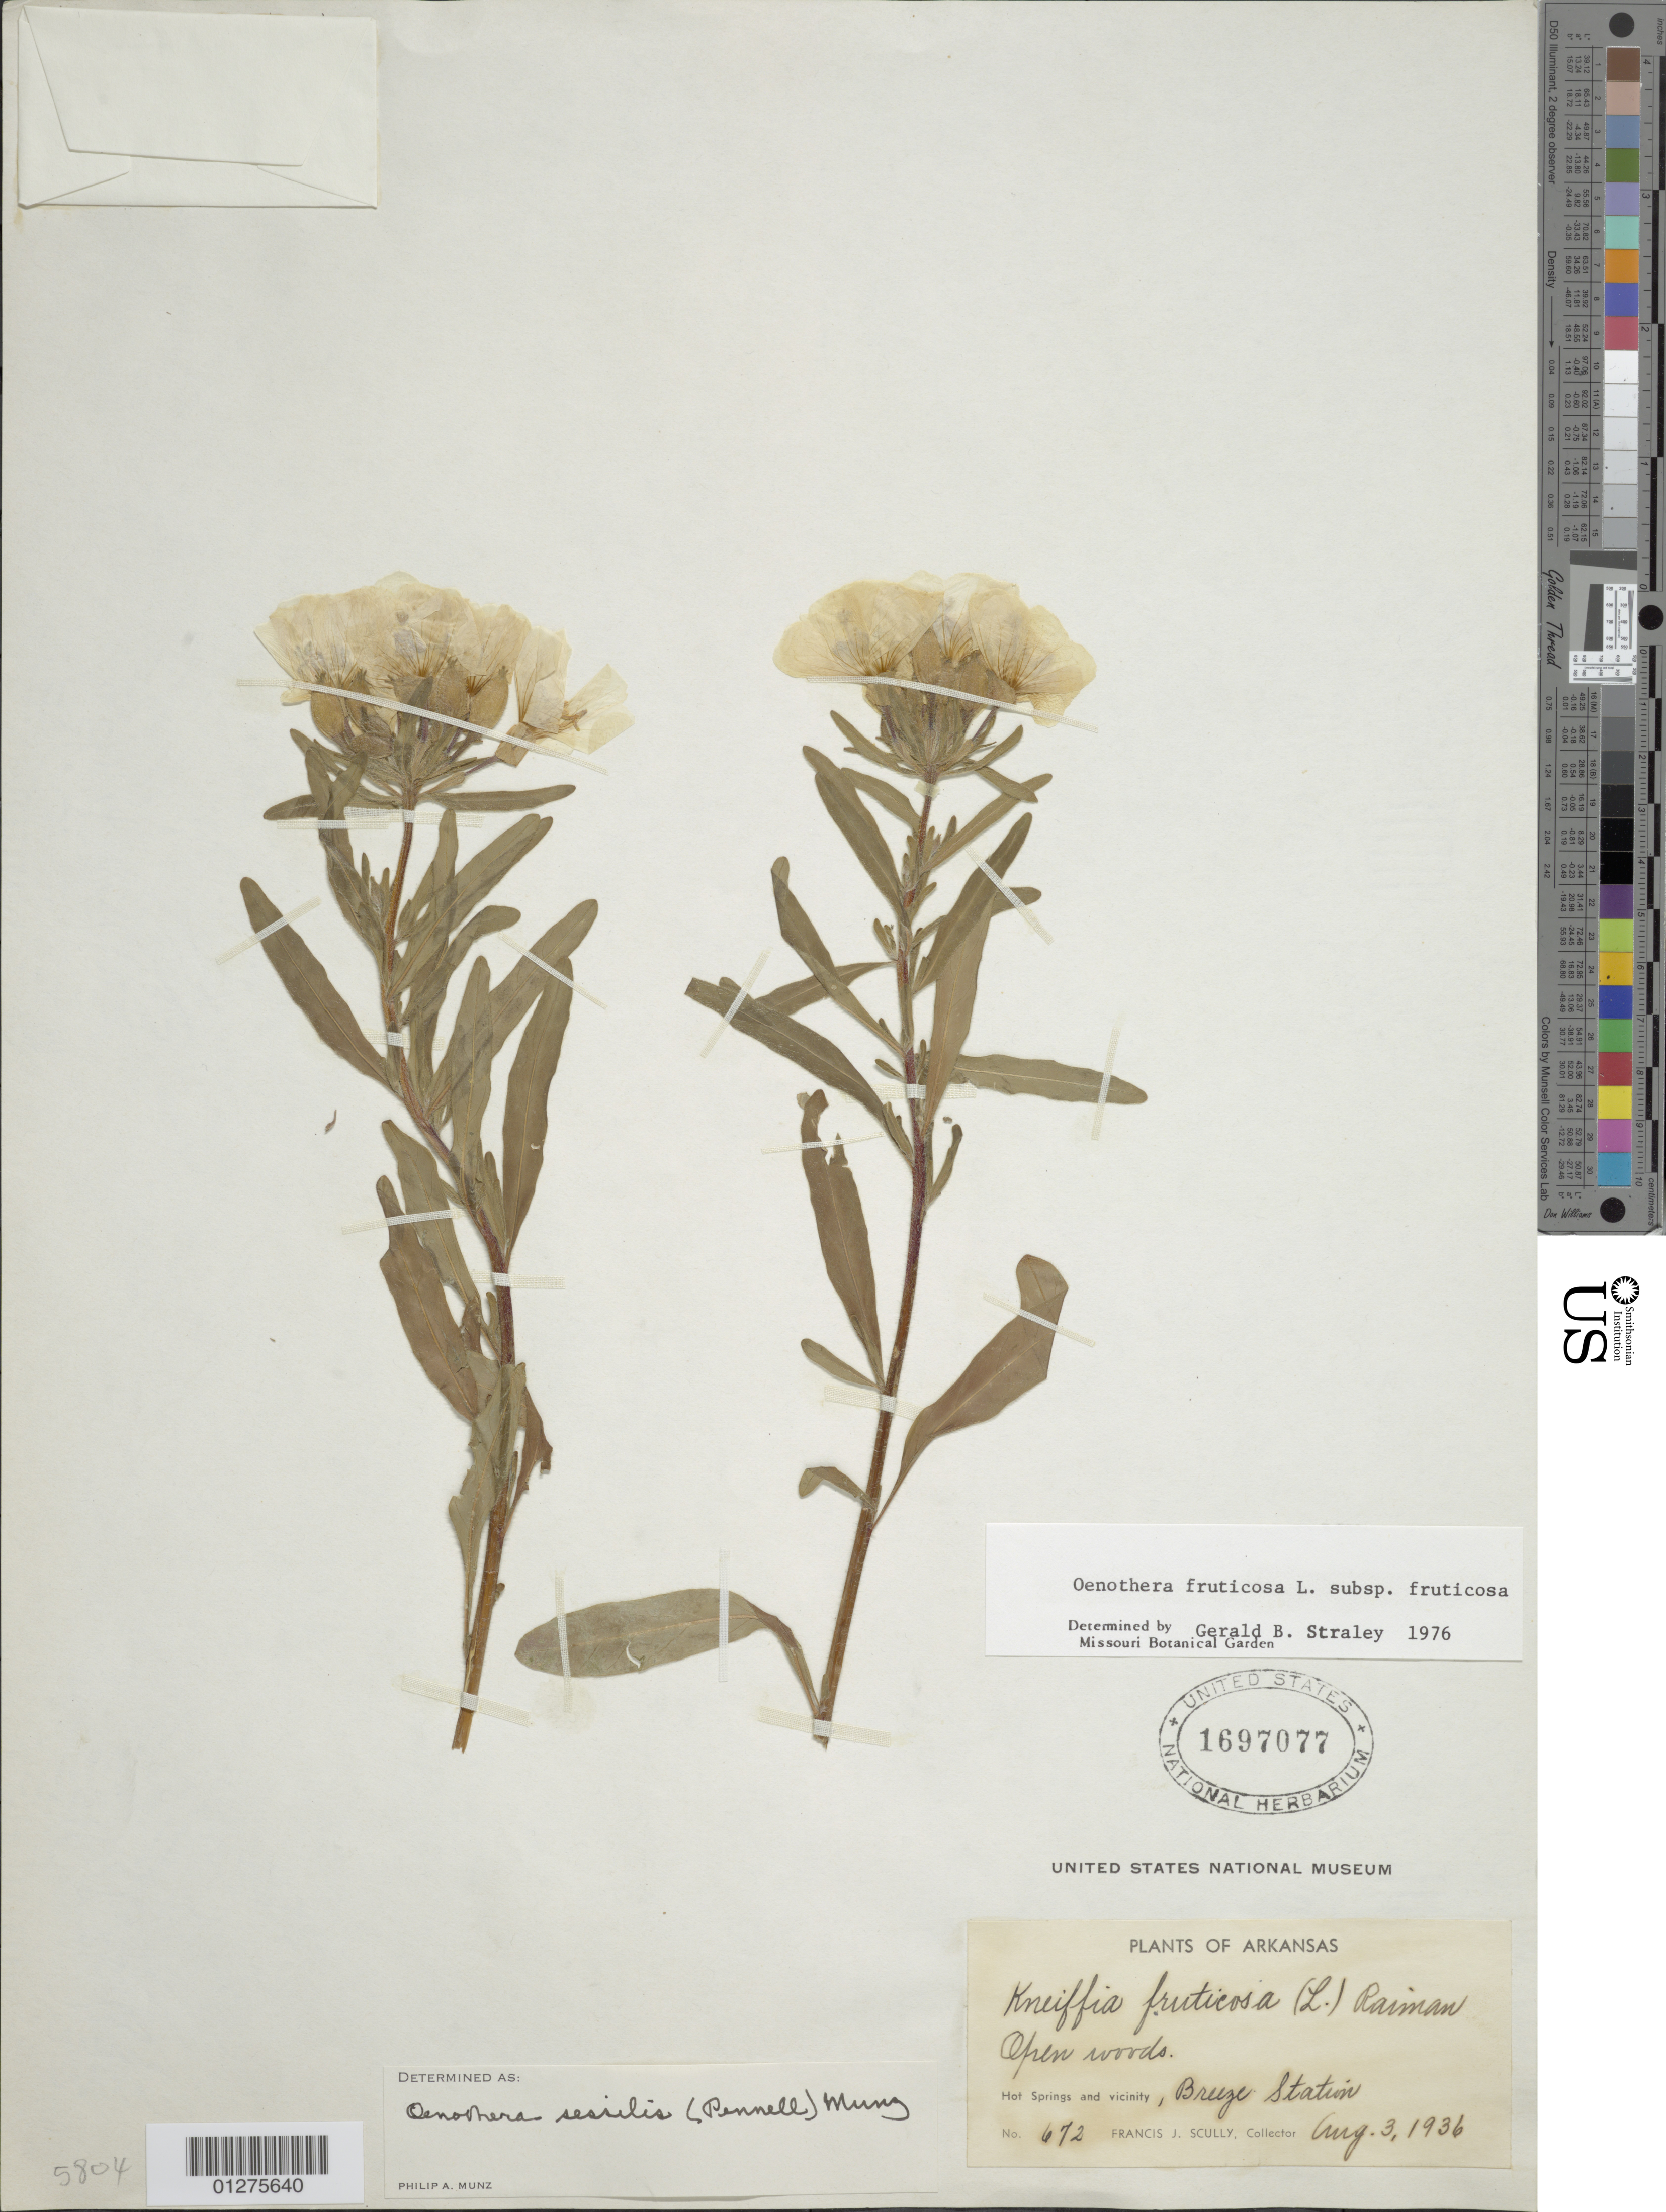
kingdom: Plantae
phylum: Tracheophyta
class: Magnoliopsida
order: Myrtales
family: Onagraceae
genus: Oenothera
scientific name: Oenothera fruticosa subsp. fruticosa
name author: L.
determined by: Straley, G. B.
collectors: F. J. Scully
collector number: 672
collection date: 1936-08-03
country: United States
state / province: Arkansas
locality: Hot Springs and vicinity, Breeze Station.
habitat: Open woods.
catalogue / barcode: US 1697077